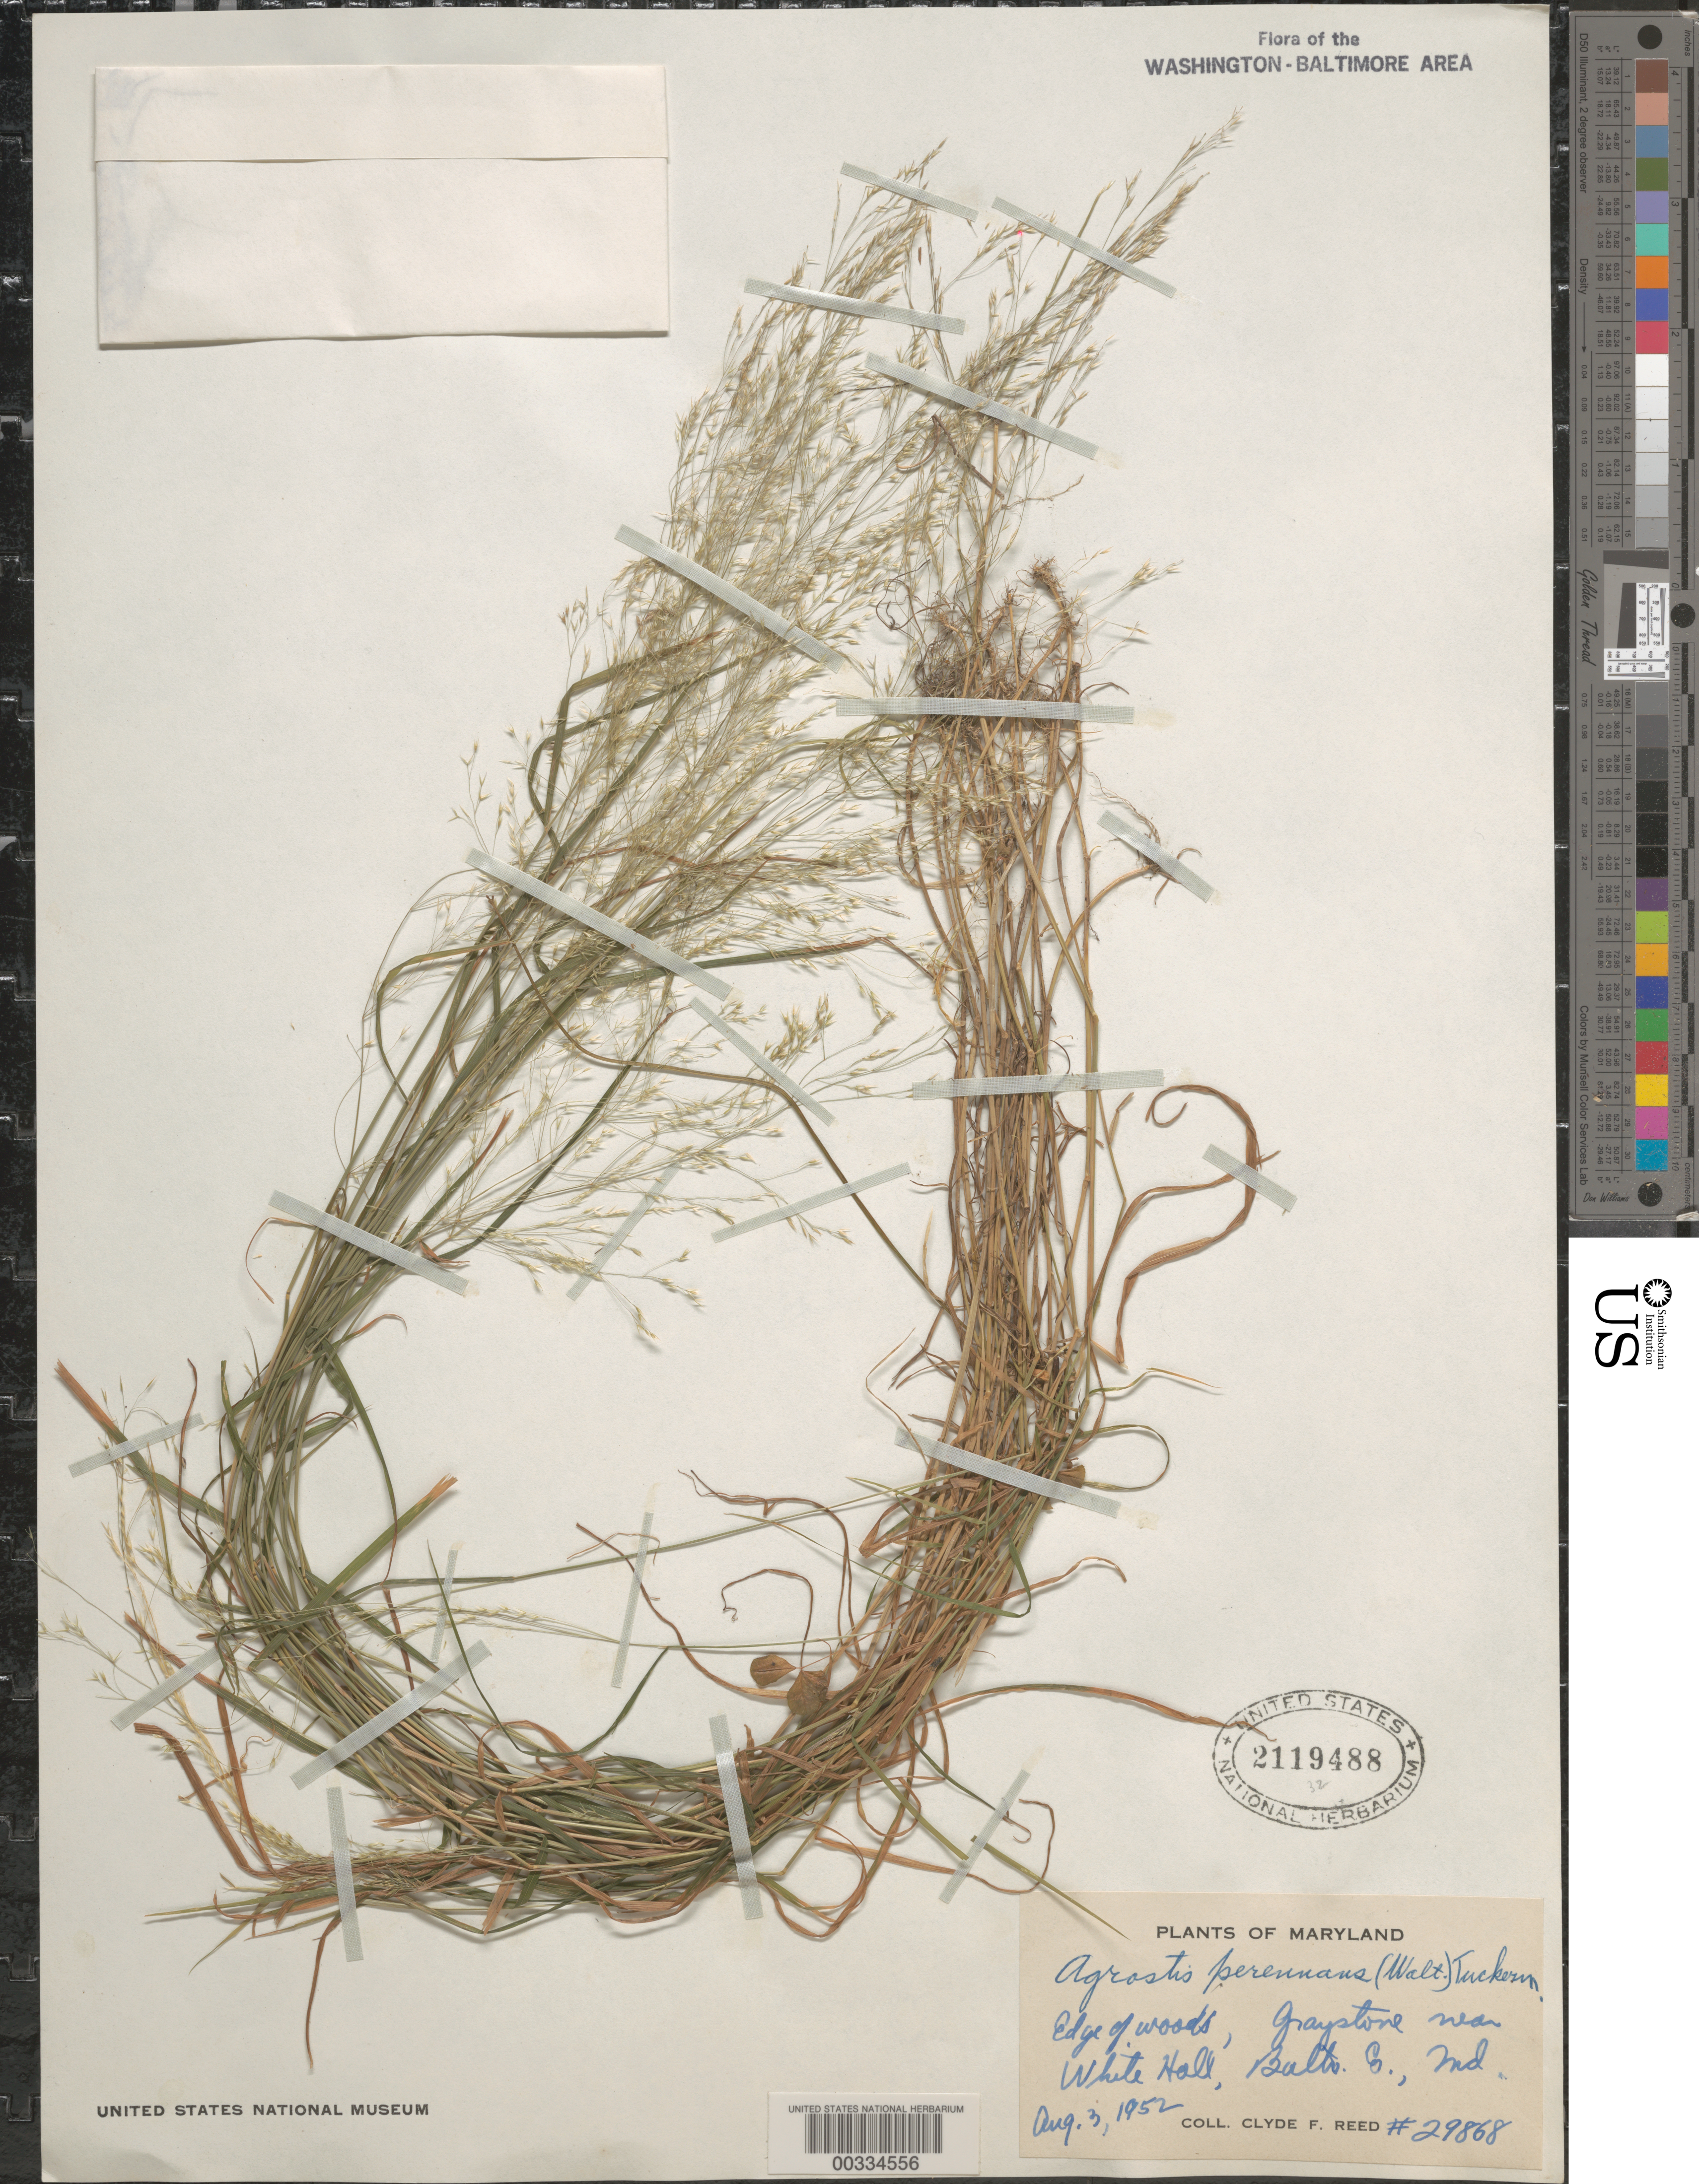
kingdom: Plantae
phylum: Tracheophyta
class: Liliopsida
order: Poales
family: Poaceae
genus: Agrostis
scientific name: Agrostis perennans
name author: (Walter) Tuck.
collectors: C. F. Reed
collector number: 29868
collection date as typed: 03 Aug 1952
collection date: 1952-08-03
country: United States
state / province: Maryland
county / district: Baltimore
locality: Graystone near White Hall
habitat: Edge of woods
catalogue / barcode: US 2119488